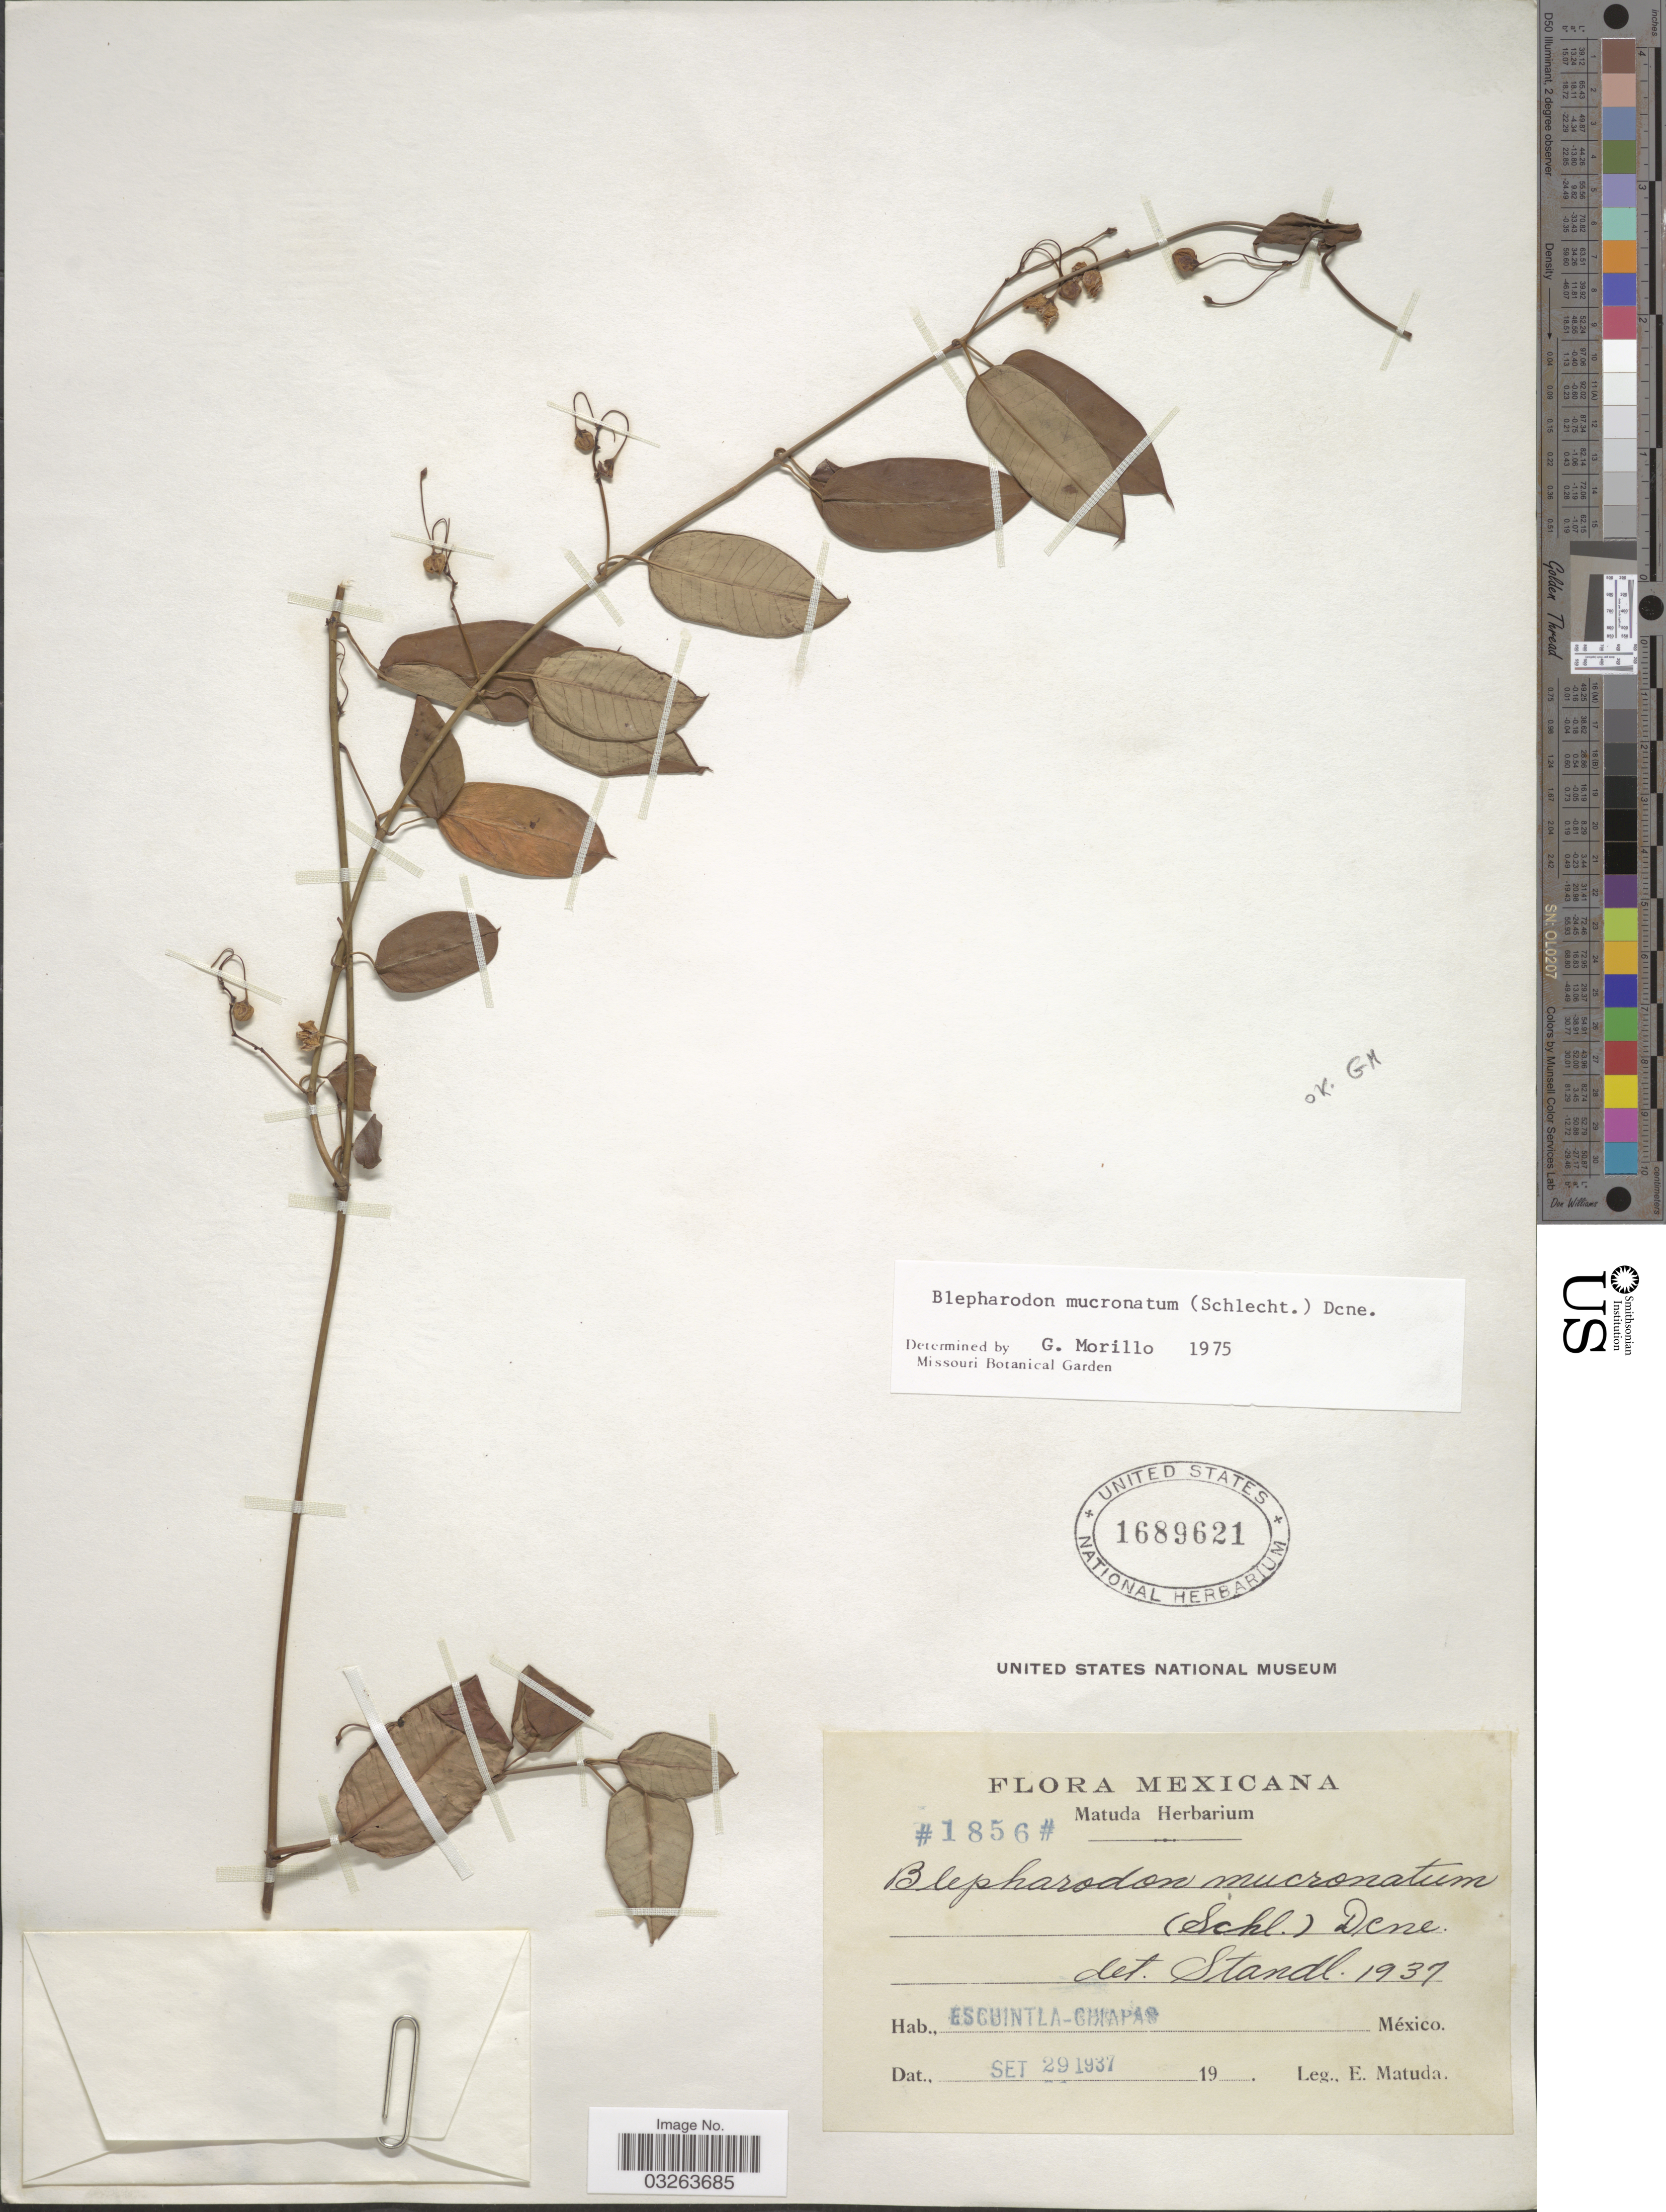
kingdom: Plantae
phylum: Tracheophyta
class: Magnoliopsida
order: Gentianales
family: Apocynaceae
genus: Blepharodon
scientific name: Blepharodon mucronatum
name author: (Schltdl.) Decne.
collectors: E. Matuda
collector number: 1856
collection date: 1937-09-29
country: Mexico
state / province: Chiapas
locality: Escuintla.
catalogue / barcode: US 1689621